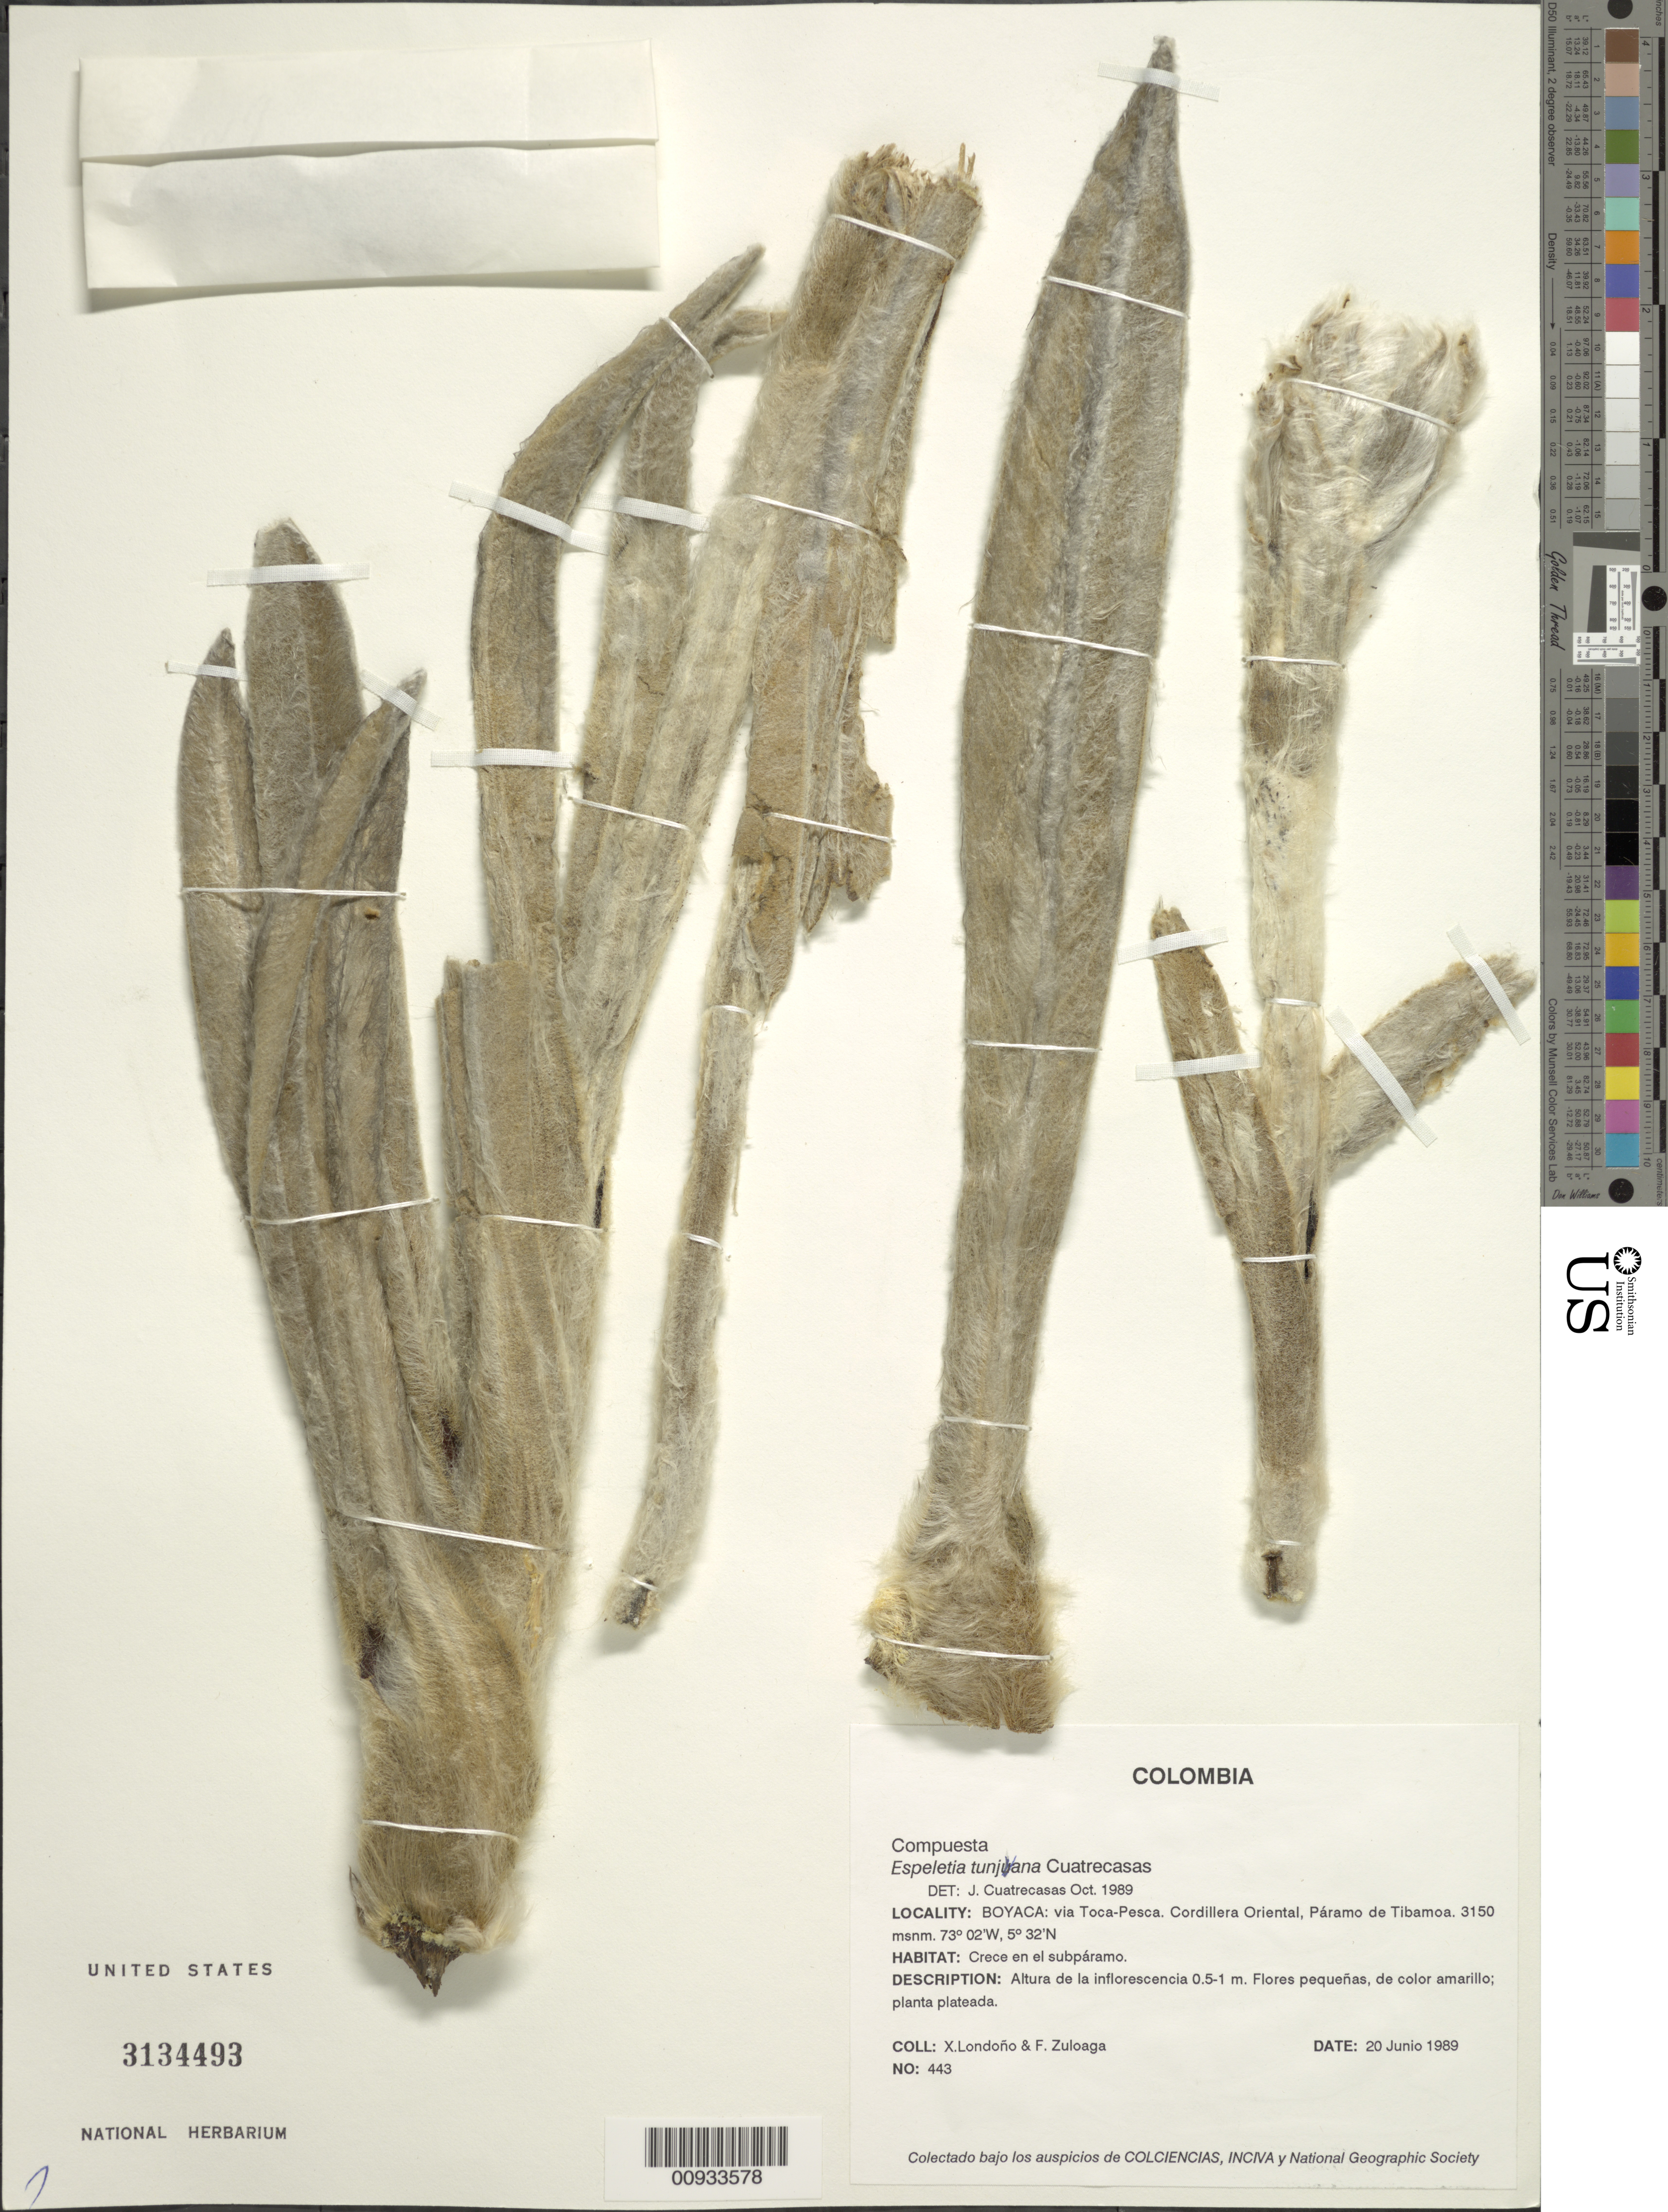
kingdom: Plantae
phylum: Tracheophyta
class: Magnoliopsida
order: Asterales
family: Asteraceae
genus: Espeletia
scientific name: Espeletia tunjana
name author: Cuatrec.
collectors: X. Londoño & F. Zuloaga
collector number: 443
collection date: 1989-06-20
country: Colombia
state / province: Boyacá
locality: Via Toca-Pesca, Cordillera Oriental, Paramo de Tibamoa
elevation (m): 3150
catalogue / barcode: US 3134493